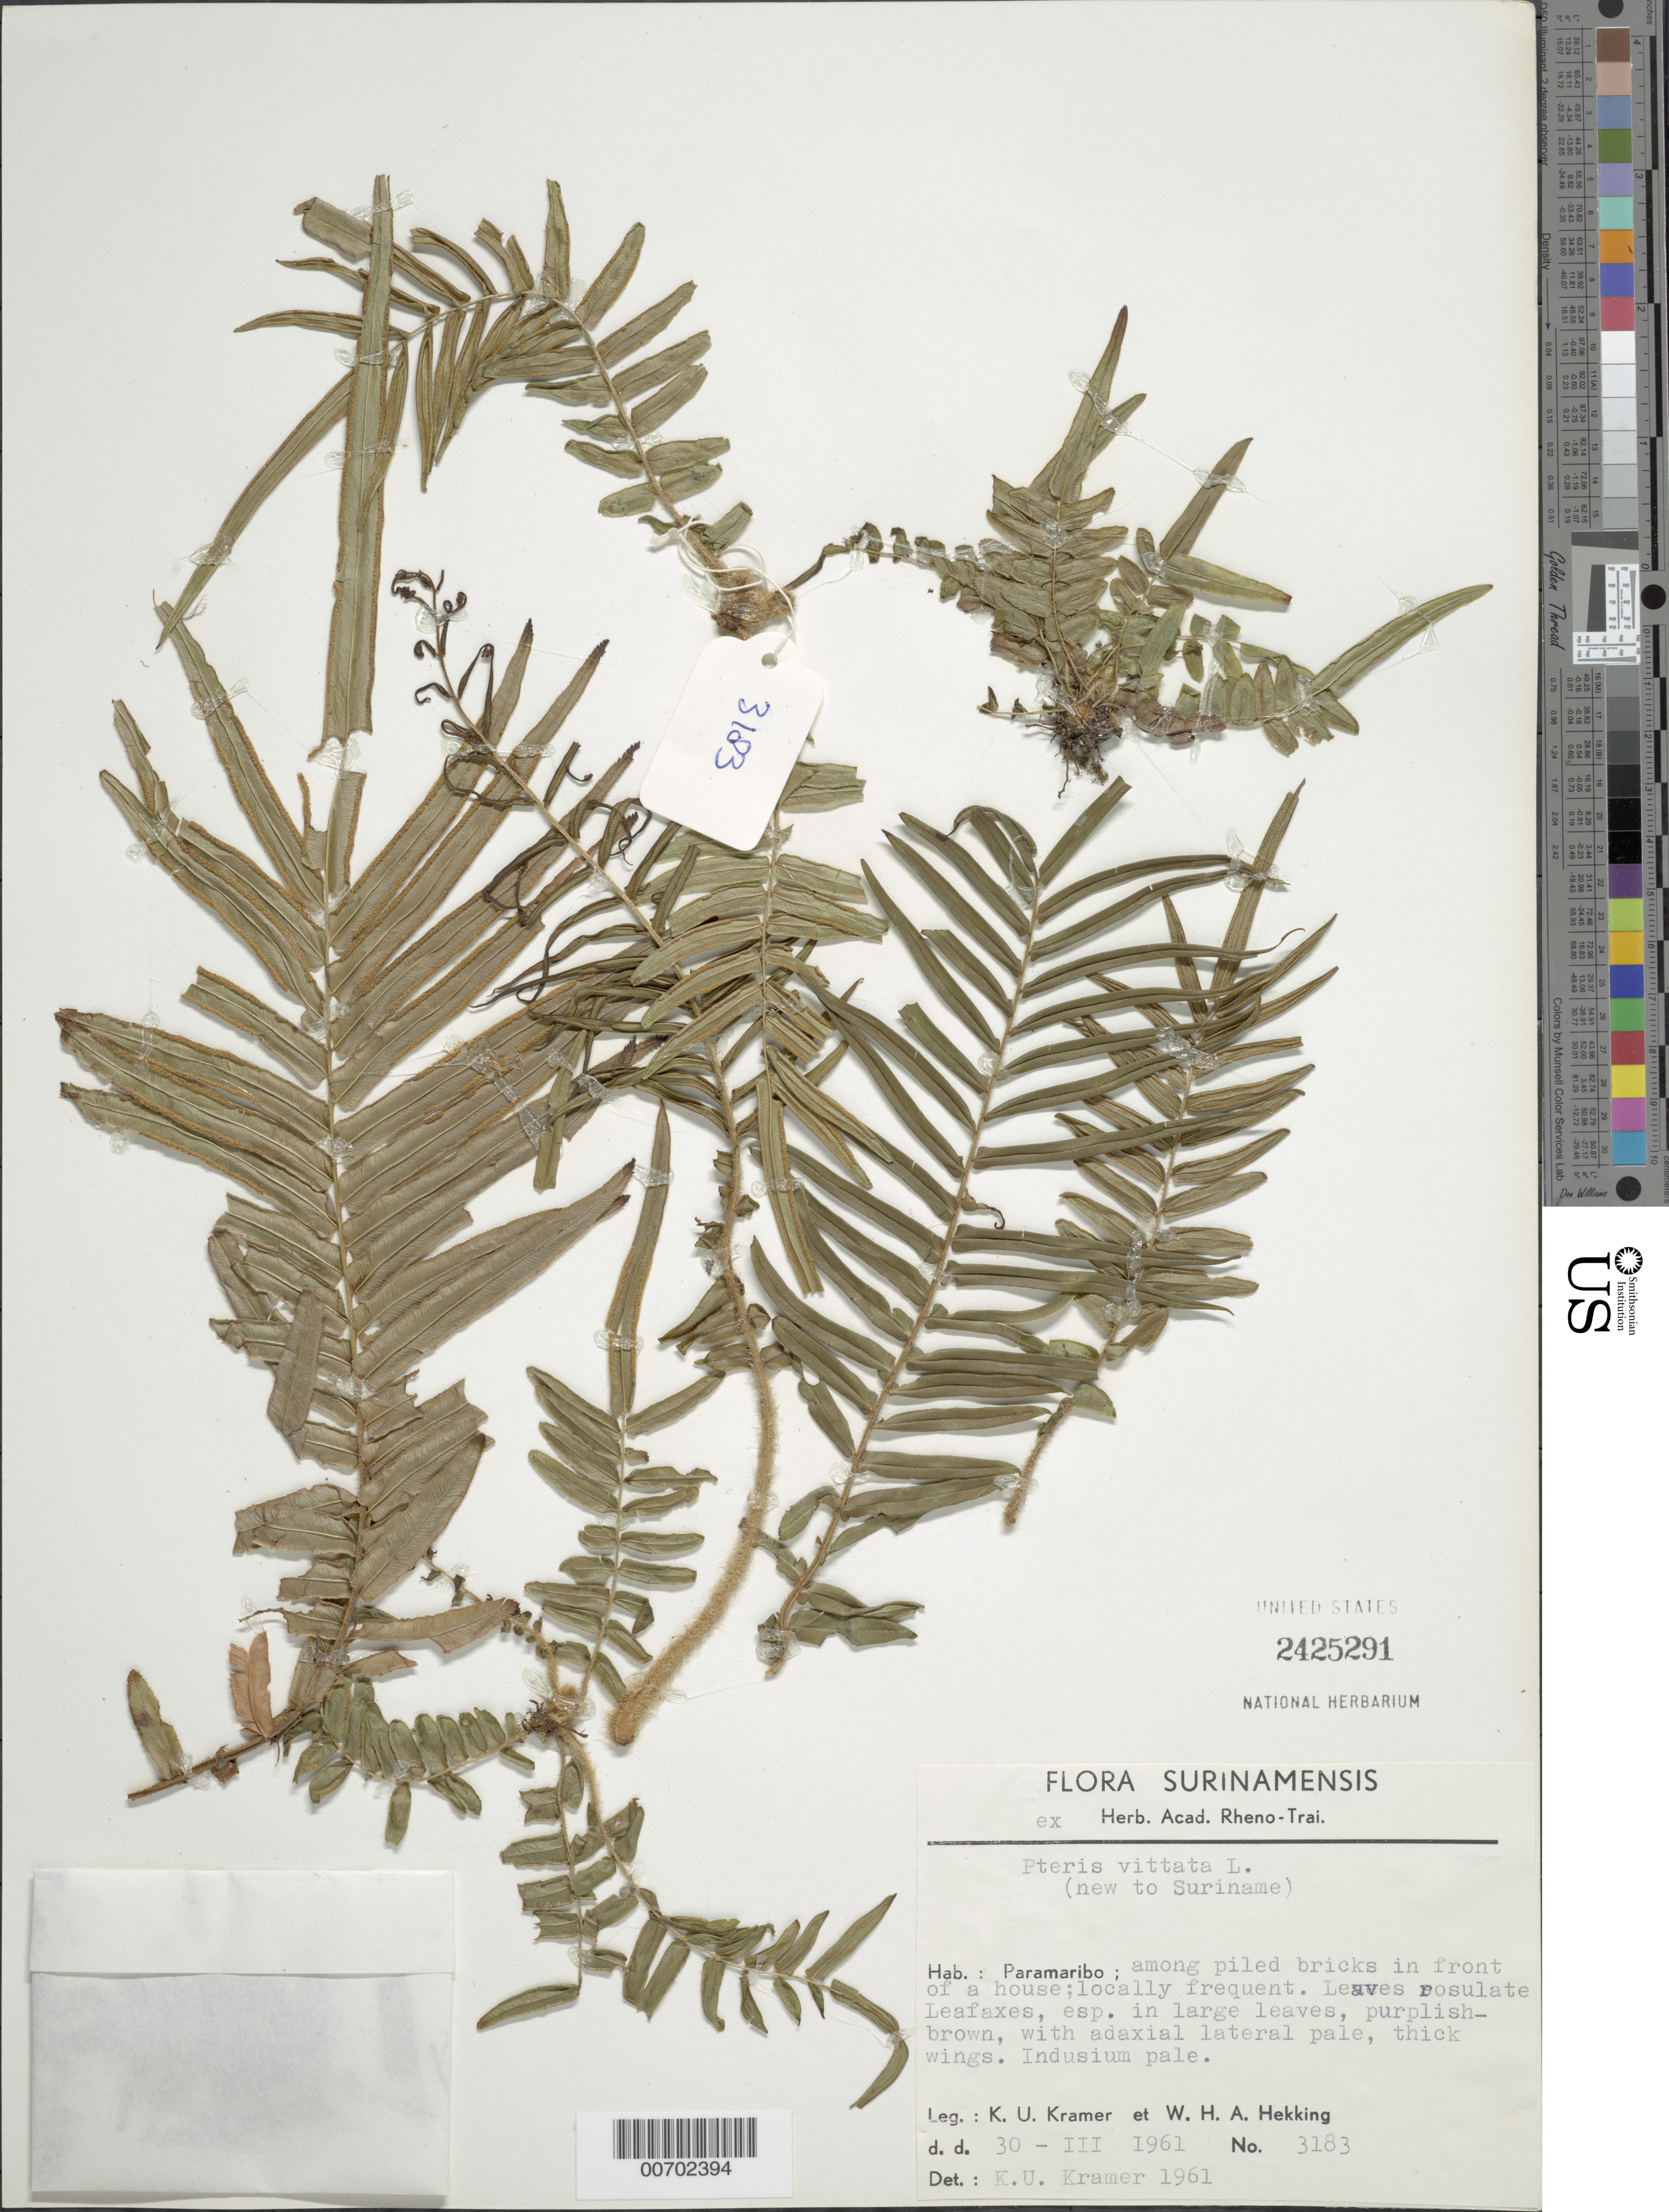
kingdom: Plantae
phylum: Tracheophyta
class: Polypodiopsida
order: Polypodiales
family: Pteridaceae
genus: Pteris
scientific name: Pteris vittata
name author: L.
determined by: Kramer, K. U.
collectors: K. U. Kramer & W. H. A. Hekking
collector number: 3183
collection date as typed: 30-Mar-61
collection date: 1961-03-30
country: Suriname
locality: Paramaribo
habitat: Among bricks in front of house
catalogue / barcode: US 2425291